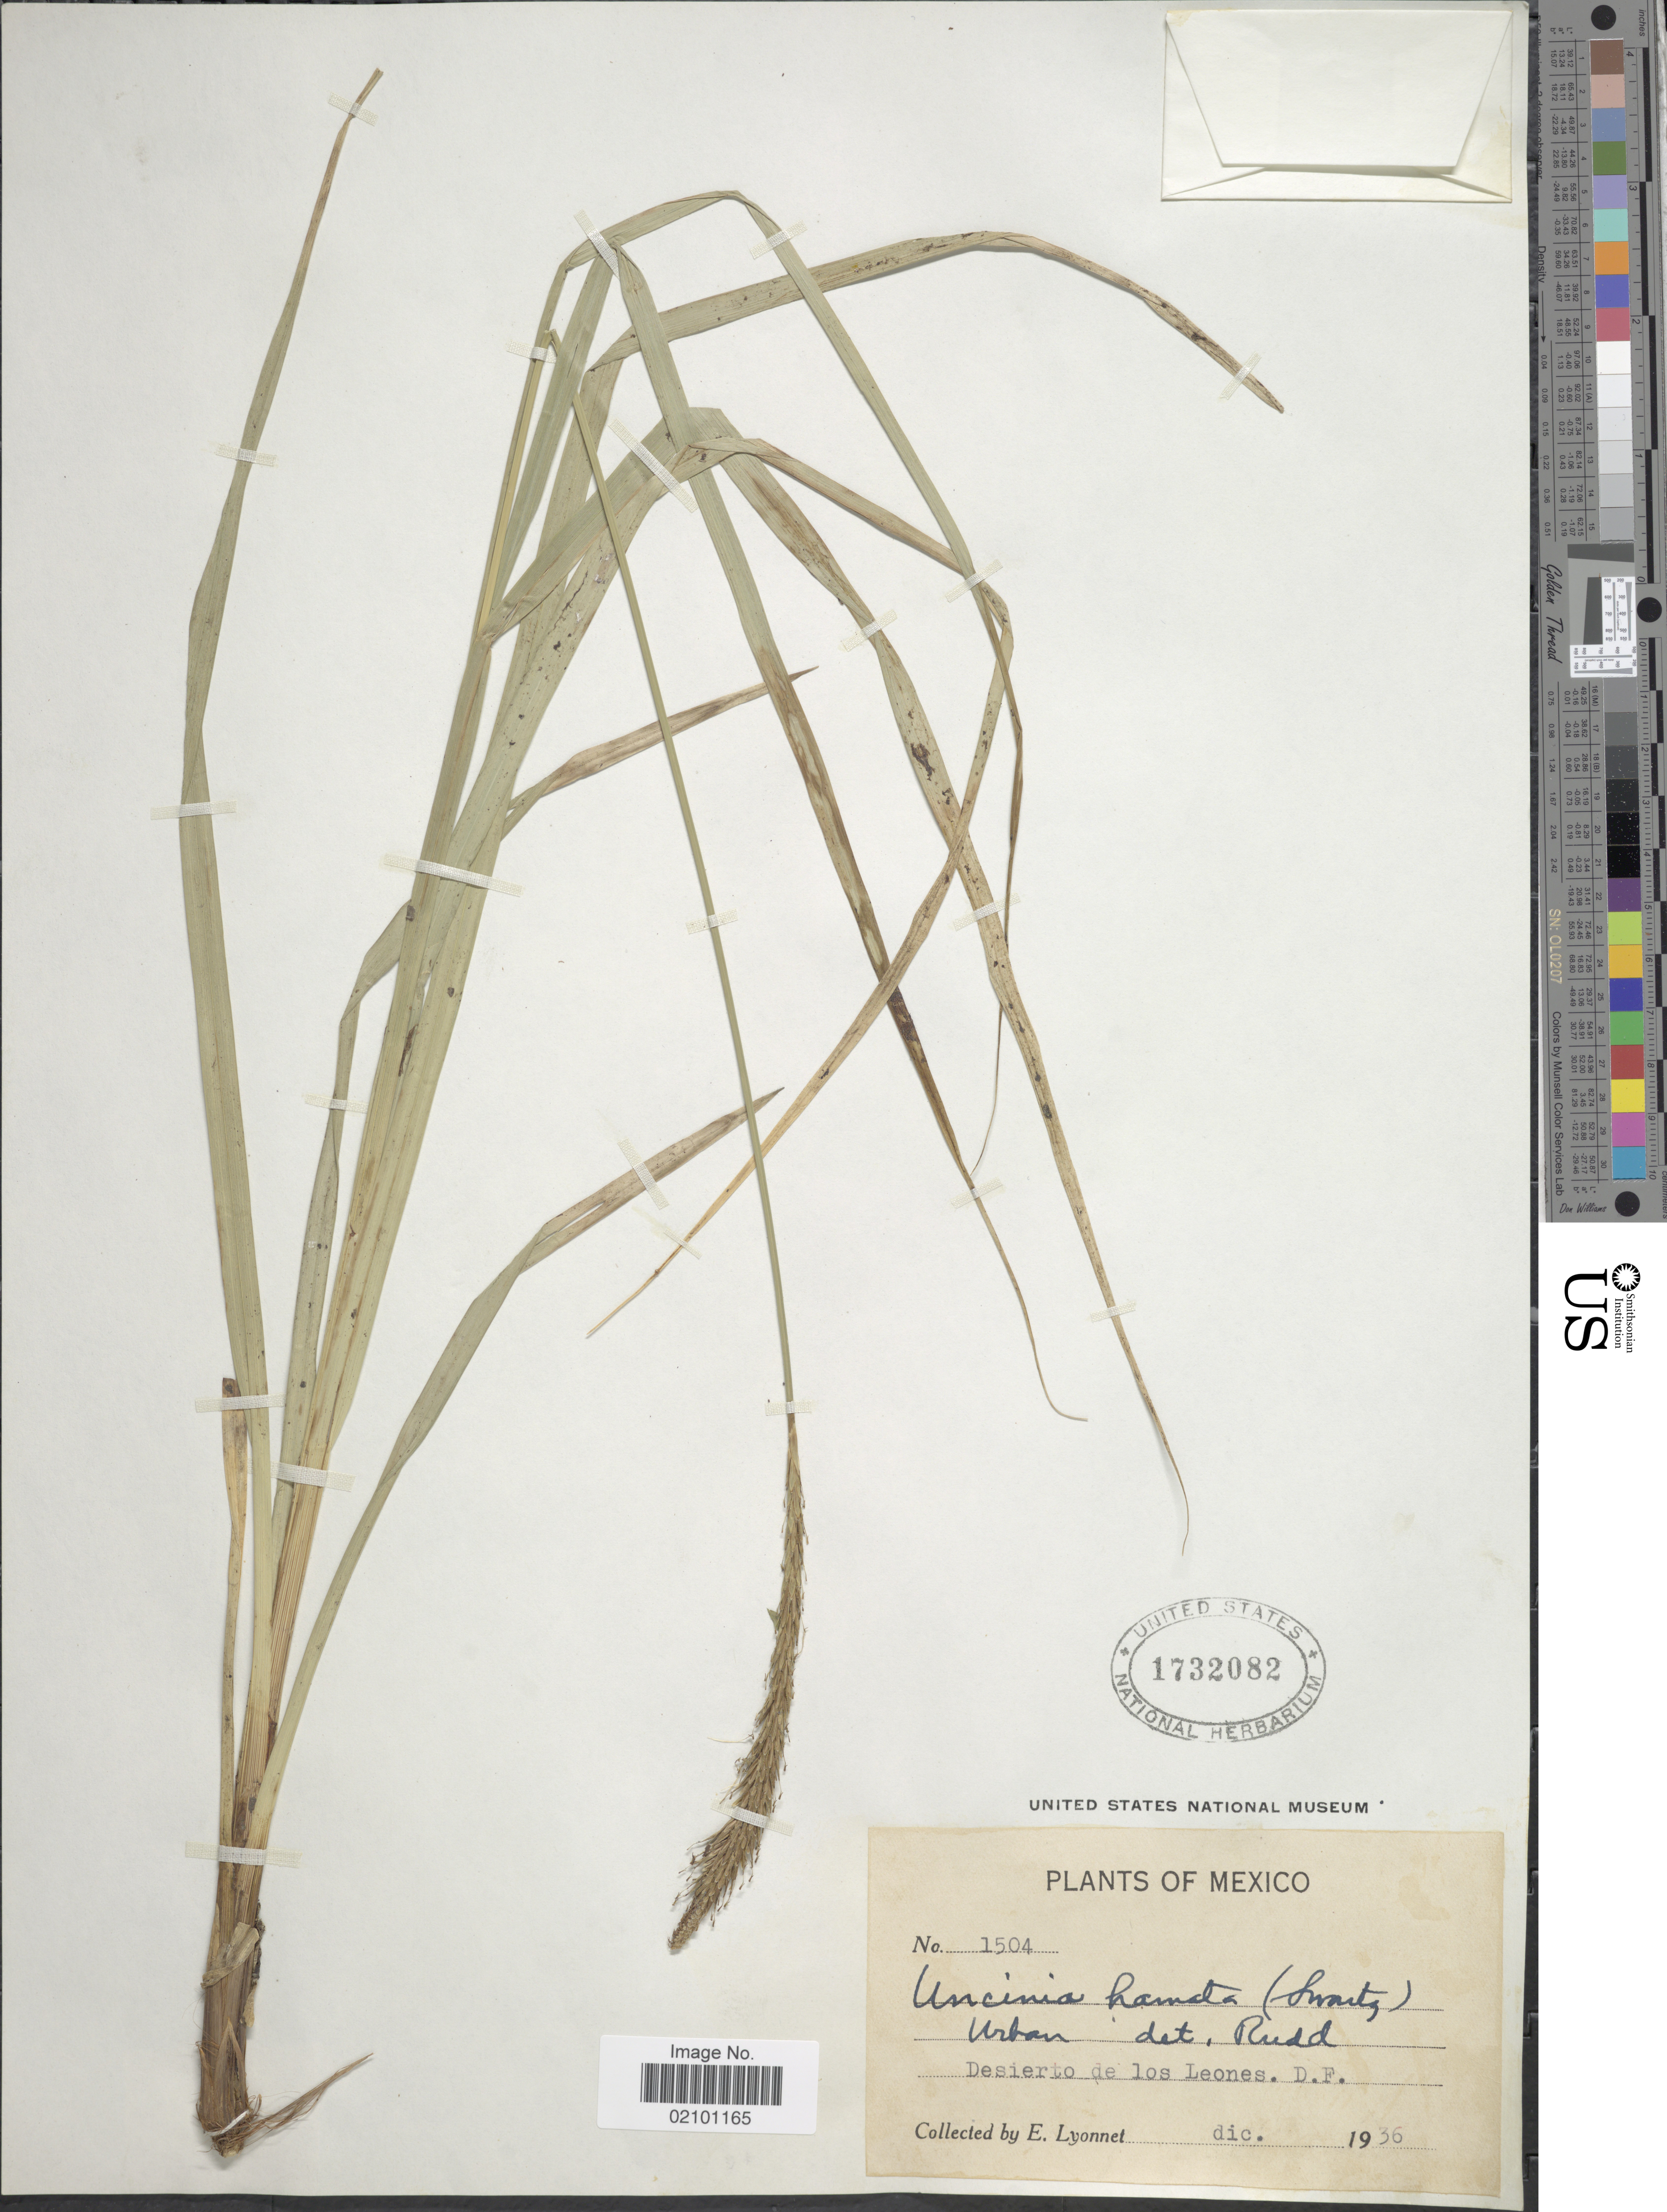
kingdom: Plantae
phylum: Tracheophyta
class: Liliopsida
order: Poales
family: Cyperaceae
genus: Carex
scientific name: Carex phleoides subsp. koyamae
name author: (Gómez-Laur.) Jim.Mejías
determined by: Jimnéz-Mejias, Pedro, (UPOS), Universidad Pablo de Olavide (SPAIN)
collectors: E. Lyonnet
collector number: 1504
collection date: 1936-12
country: Mexico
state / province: Distrito Federal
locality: Desierto de los Leones, D.F.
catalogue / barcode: US 1732082